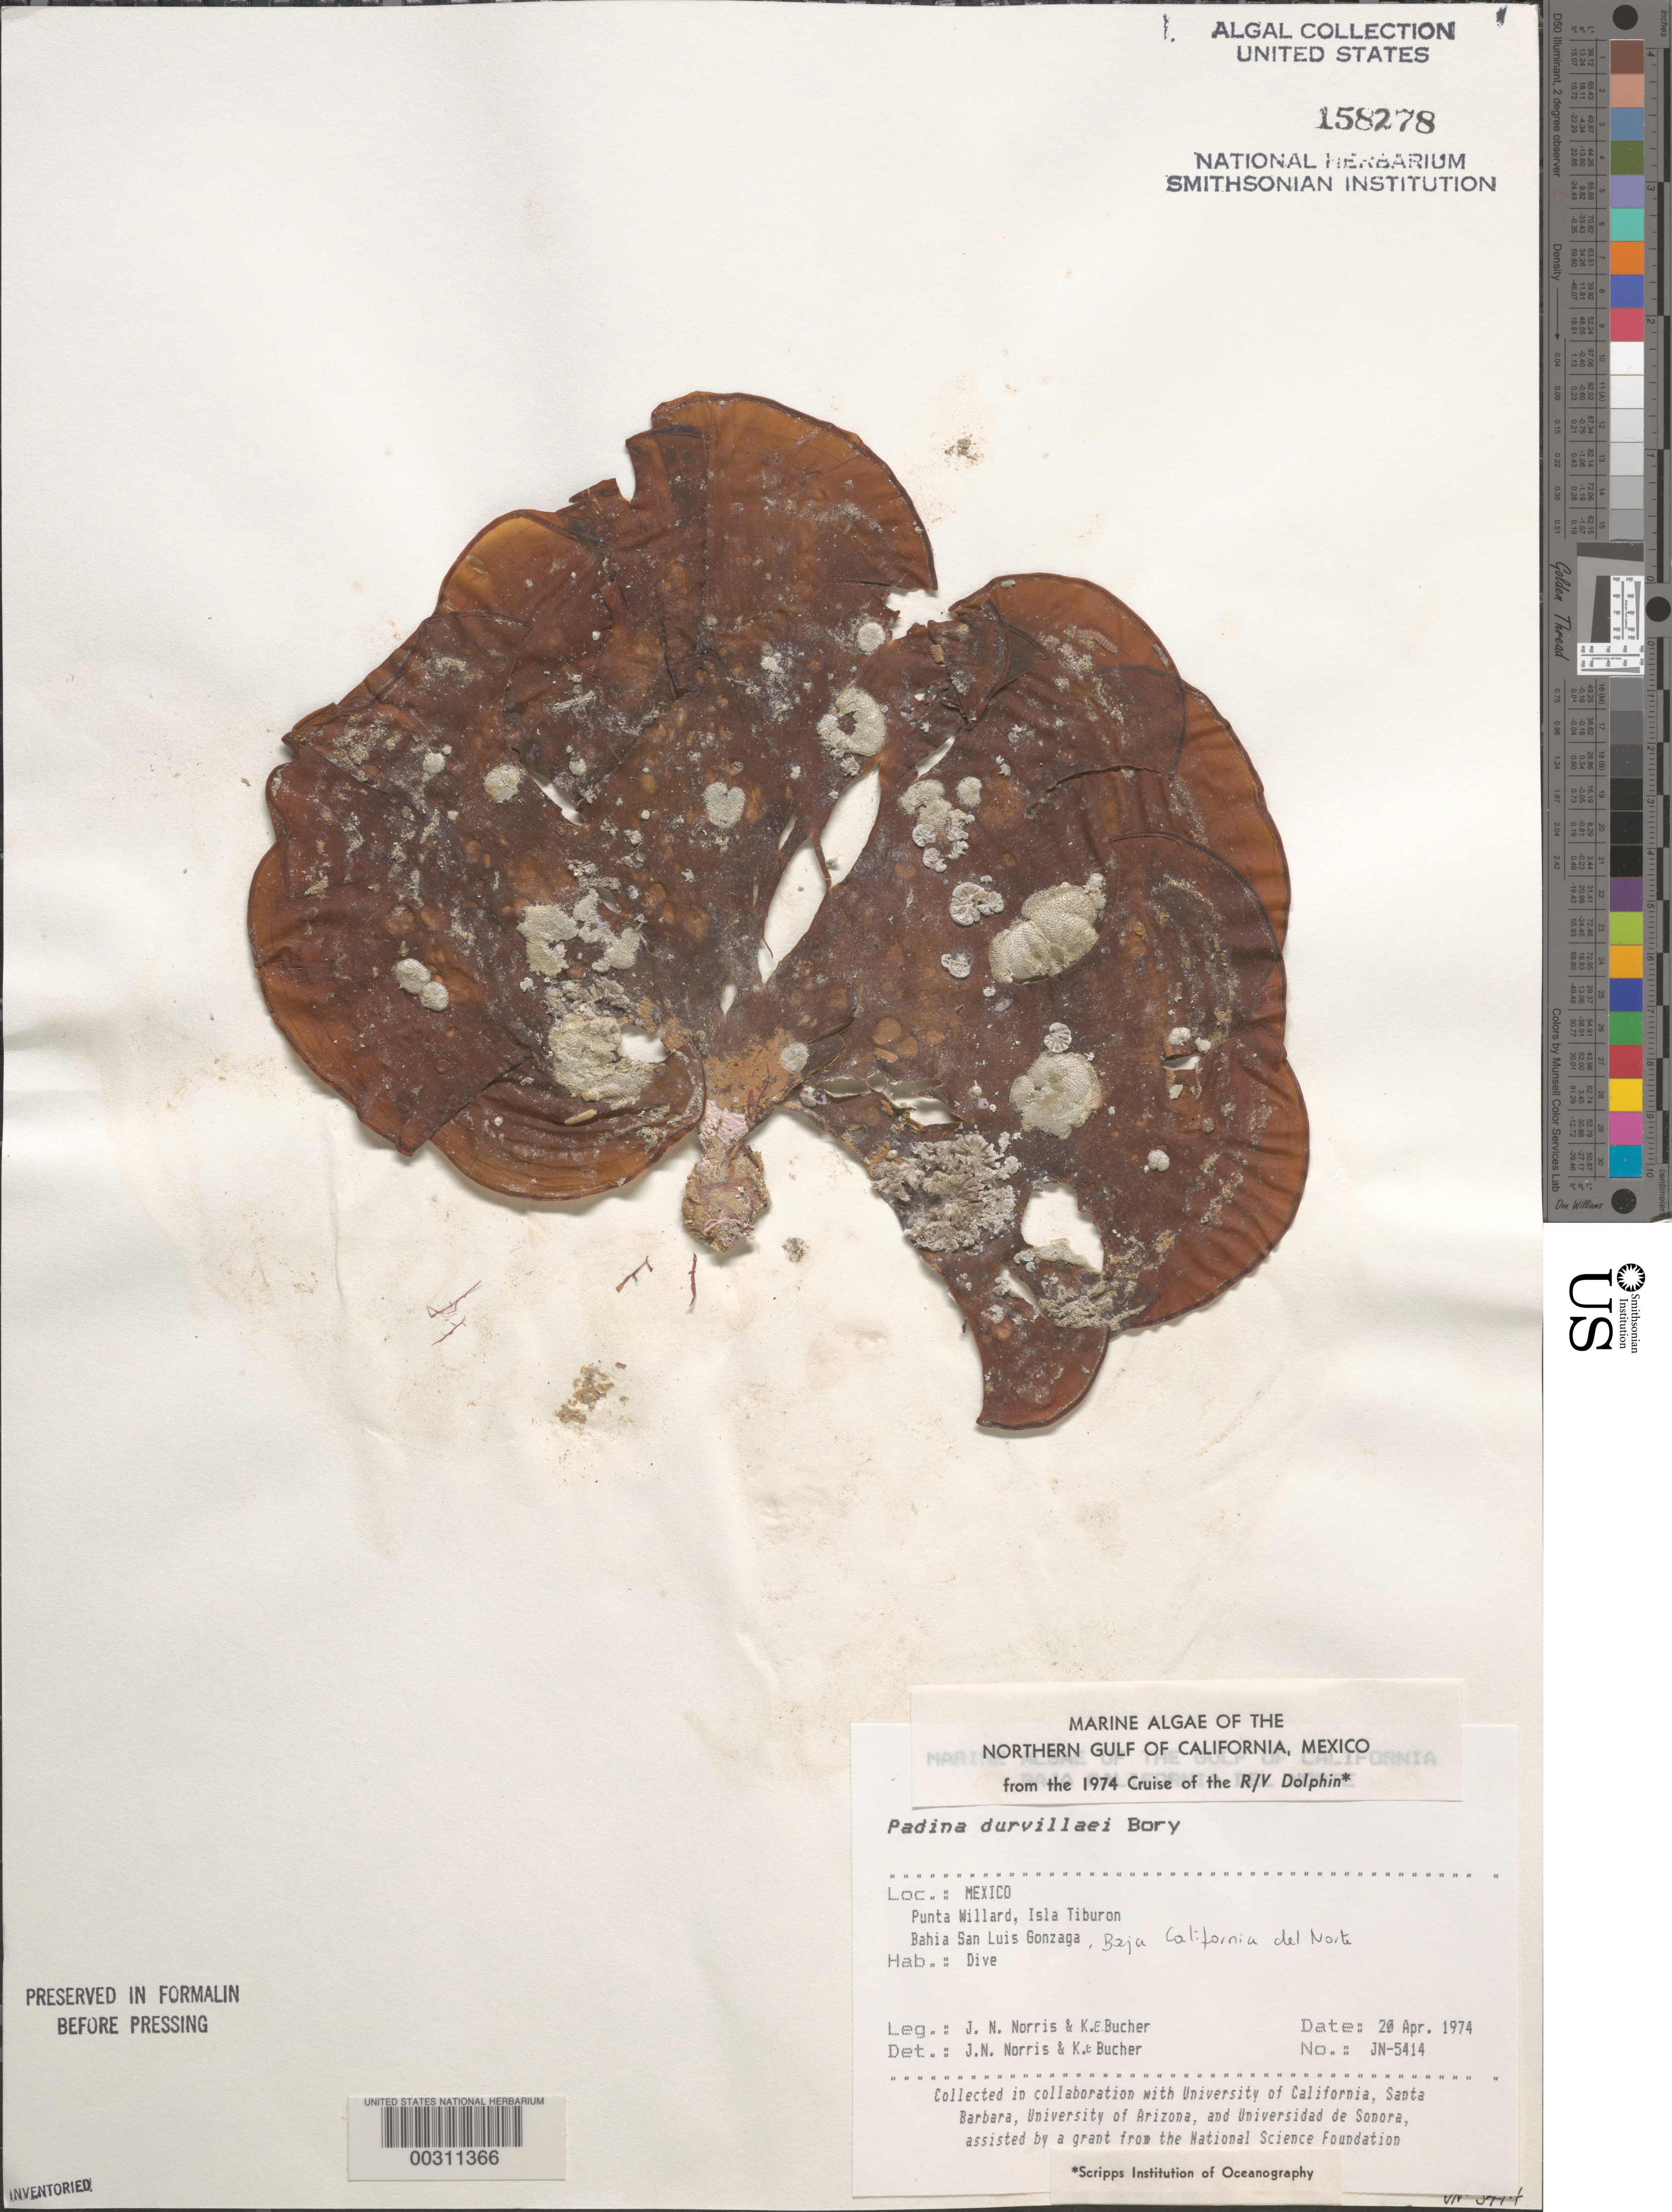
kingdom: Chromista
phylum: Ochrophyta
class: Phaeophyceae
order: Dictyotales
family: Dictyotaceae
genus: Padina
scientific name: Padina durvillaei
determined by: Norris, James N.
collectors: J. N. Norris & K. E. Bucher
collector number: JN-5414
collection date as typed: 20 Apr 1974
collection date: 1974-04-20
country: Mexico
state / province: Sonora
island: Isla Tiburon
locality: Punta Willard, Bahia San Luis Gonzaga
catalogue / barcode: US 158278